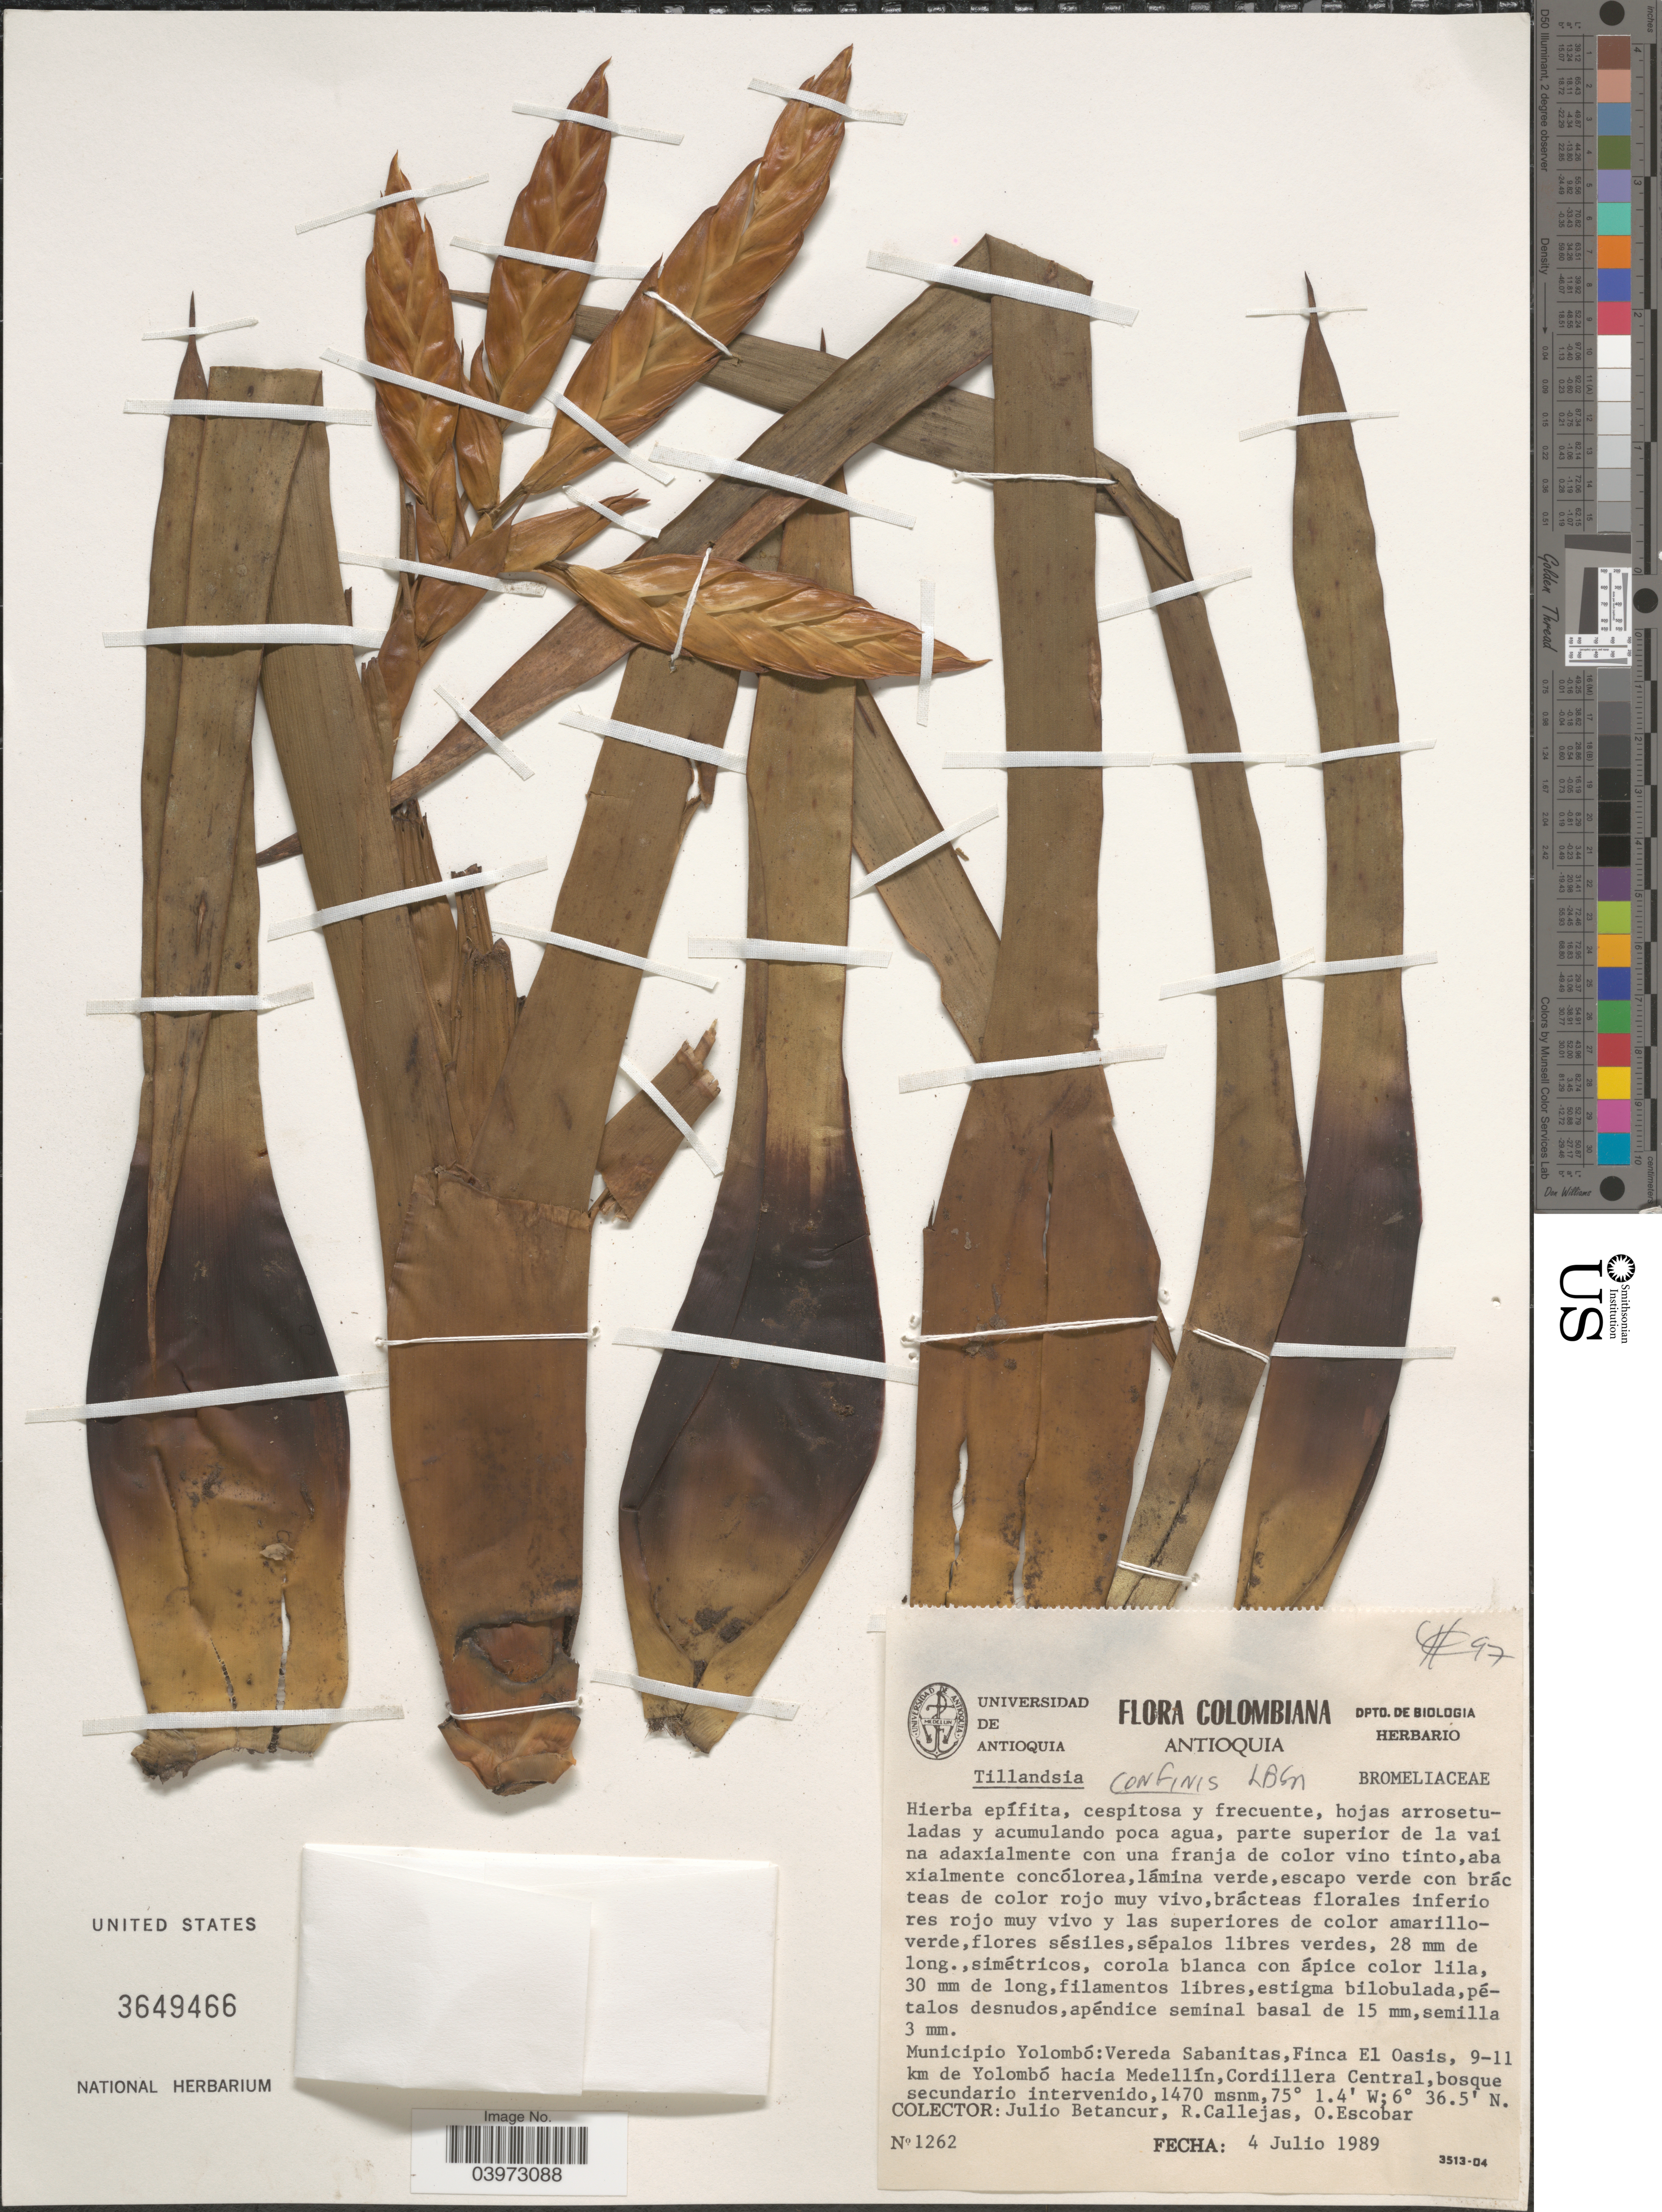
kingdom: Plantae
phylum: Tracheophyta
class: Liliopsida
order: Poales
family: Bromeliaceae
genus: Tillandsia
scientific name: Tillandsia confinis var. confinis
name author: L.B. Sm.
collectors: J. Betancur, R. Callejas & O. Escobar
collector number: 1262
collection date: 1989-07-04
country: Colombia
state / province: Antioquia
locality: Municipio Yolombó:Vereda Sabanitas,Finca El Oasis, 9-11 km de Yolombó hacia Medellín,Cordillera Central.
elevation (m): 1470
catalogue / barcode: US 3649466